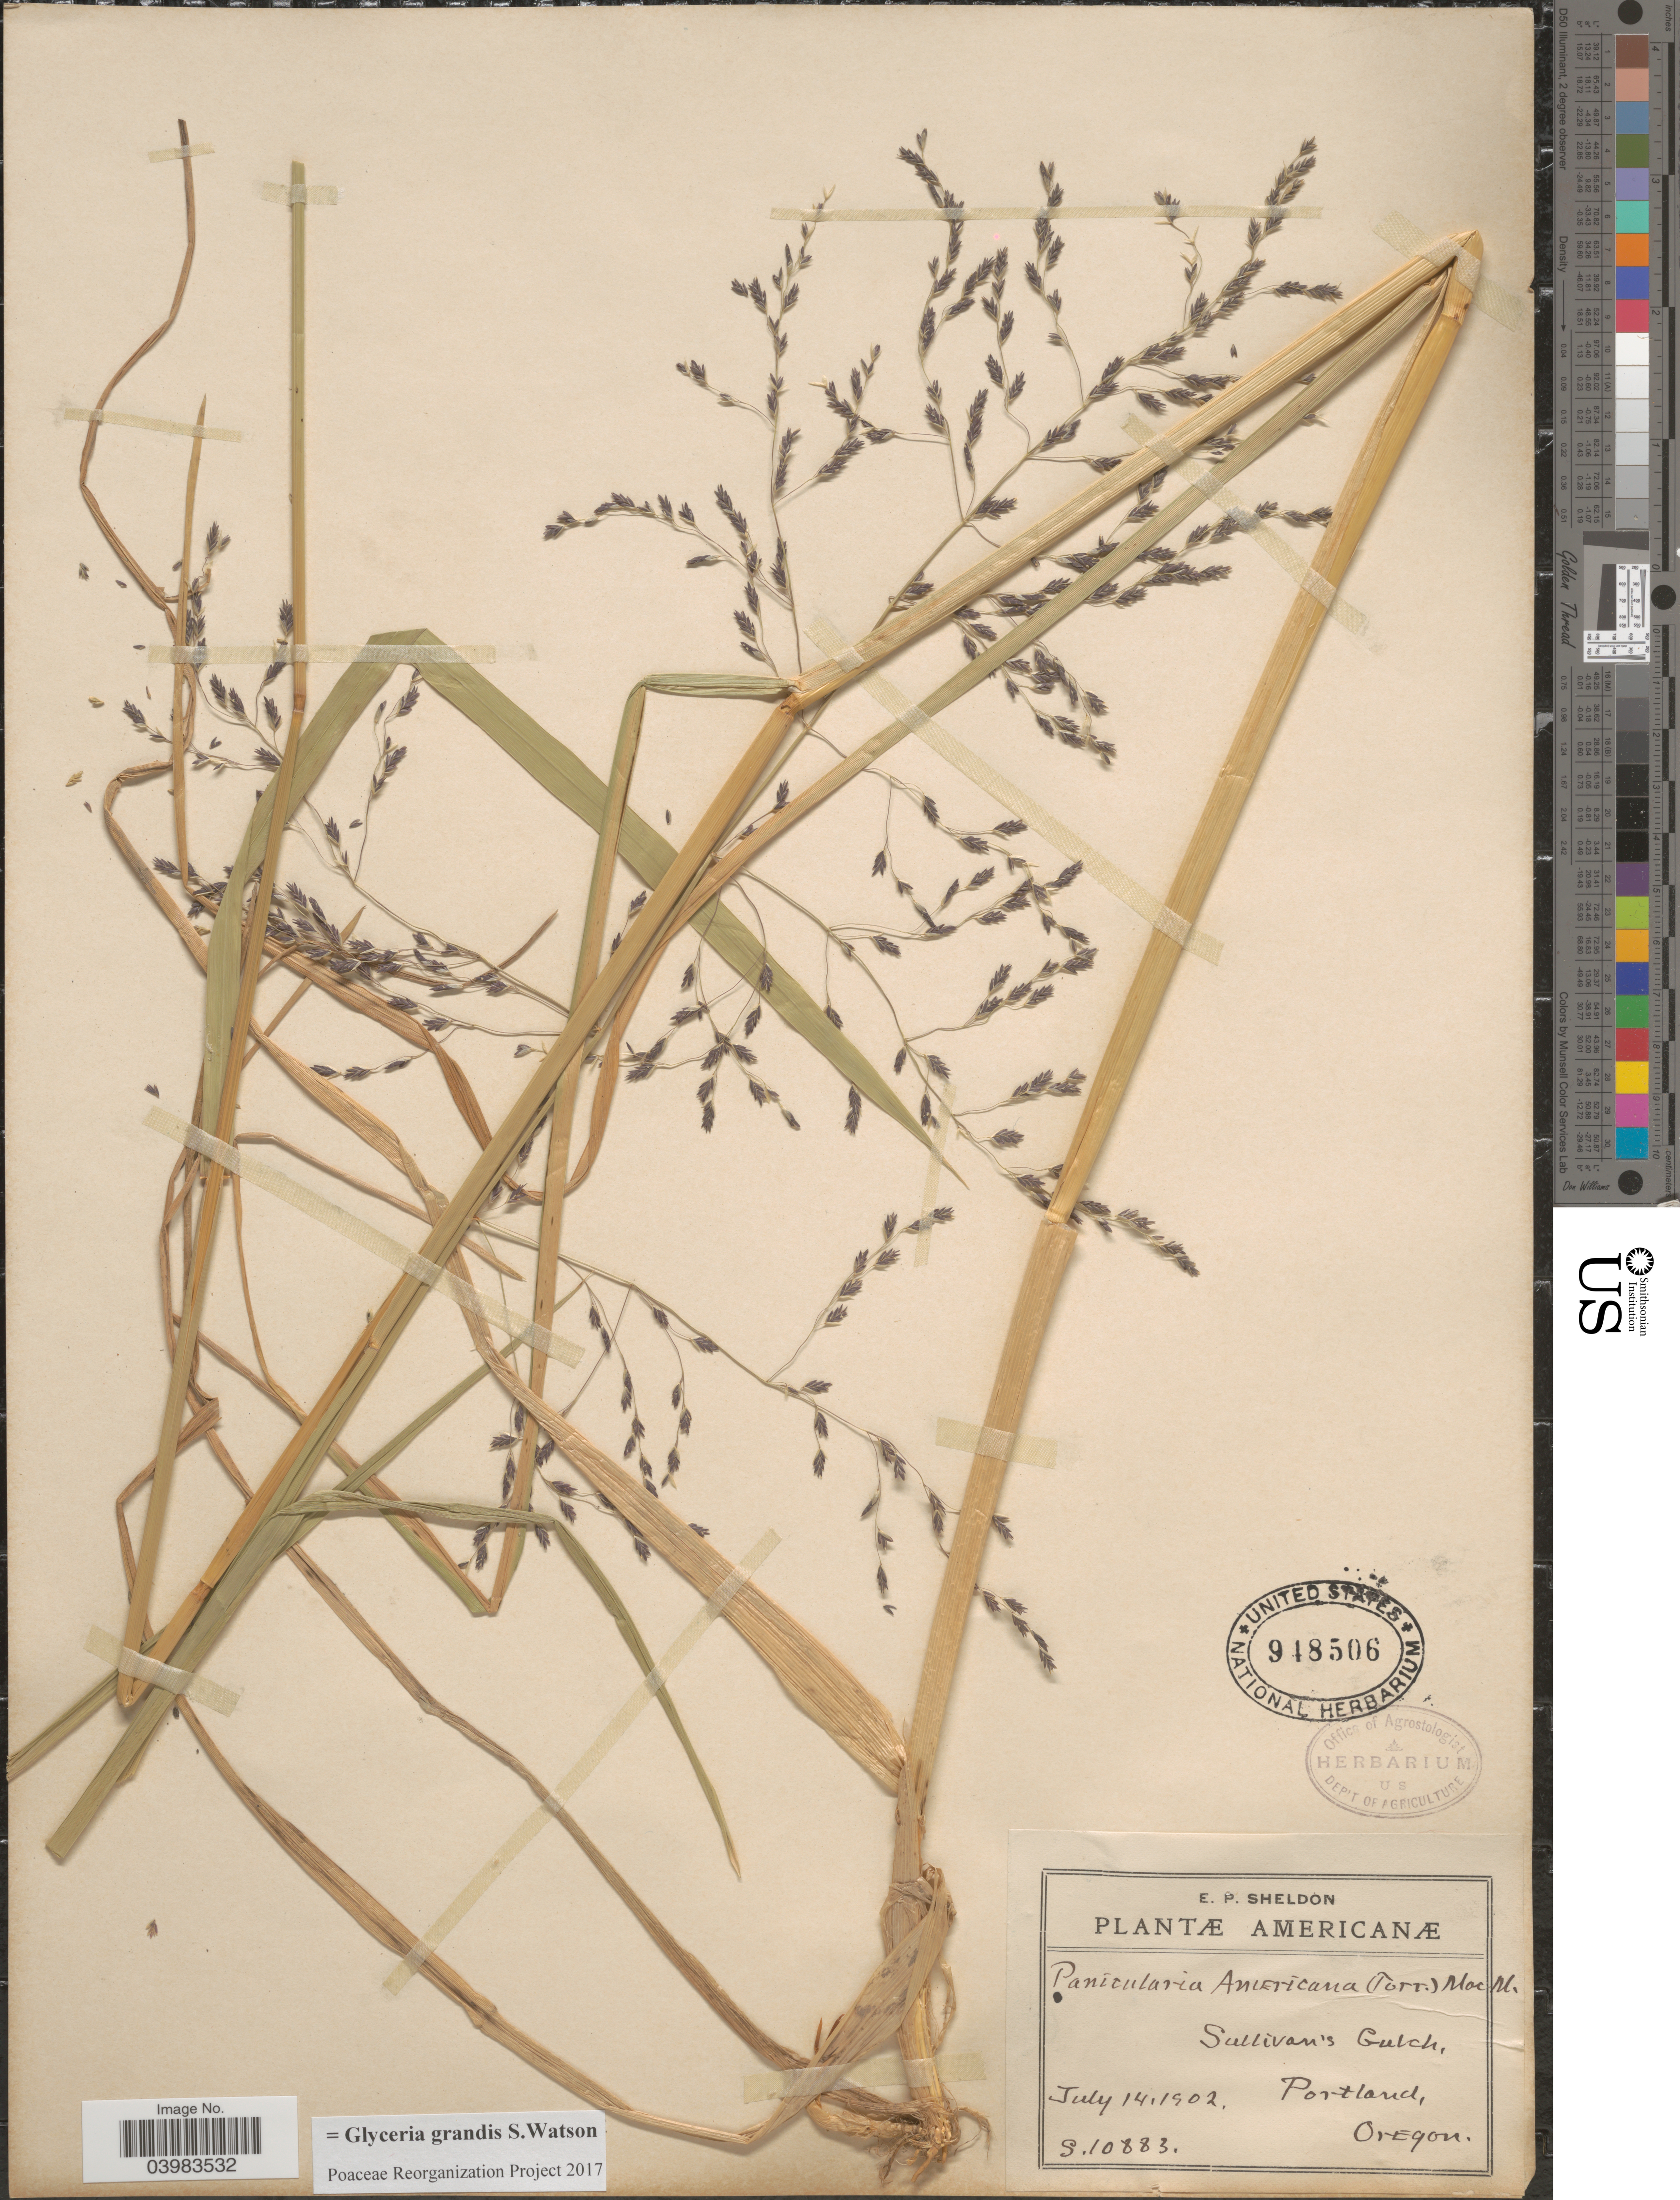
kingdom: Plantae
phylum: Tracheophyta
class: Liliopsida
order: Poales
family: Poaceae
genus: Glyceria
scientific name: Glyceria grandis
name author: S. Watson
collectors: E. P. Sheldon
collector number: S10883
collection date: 1902-07-14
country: United States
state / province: Oregon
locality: Sullivan's Gulch, Portland.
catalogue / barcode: US 948506